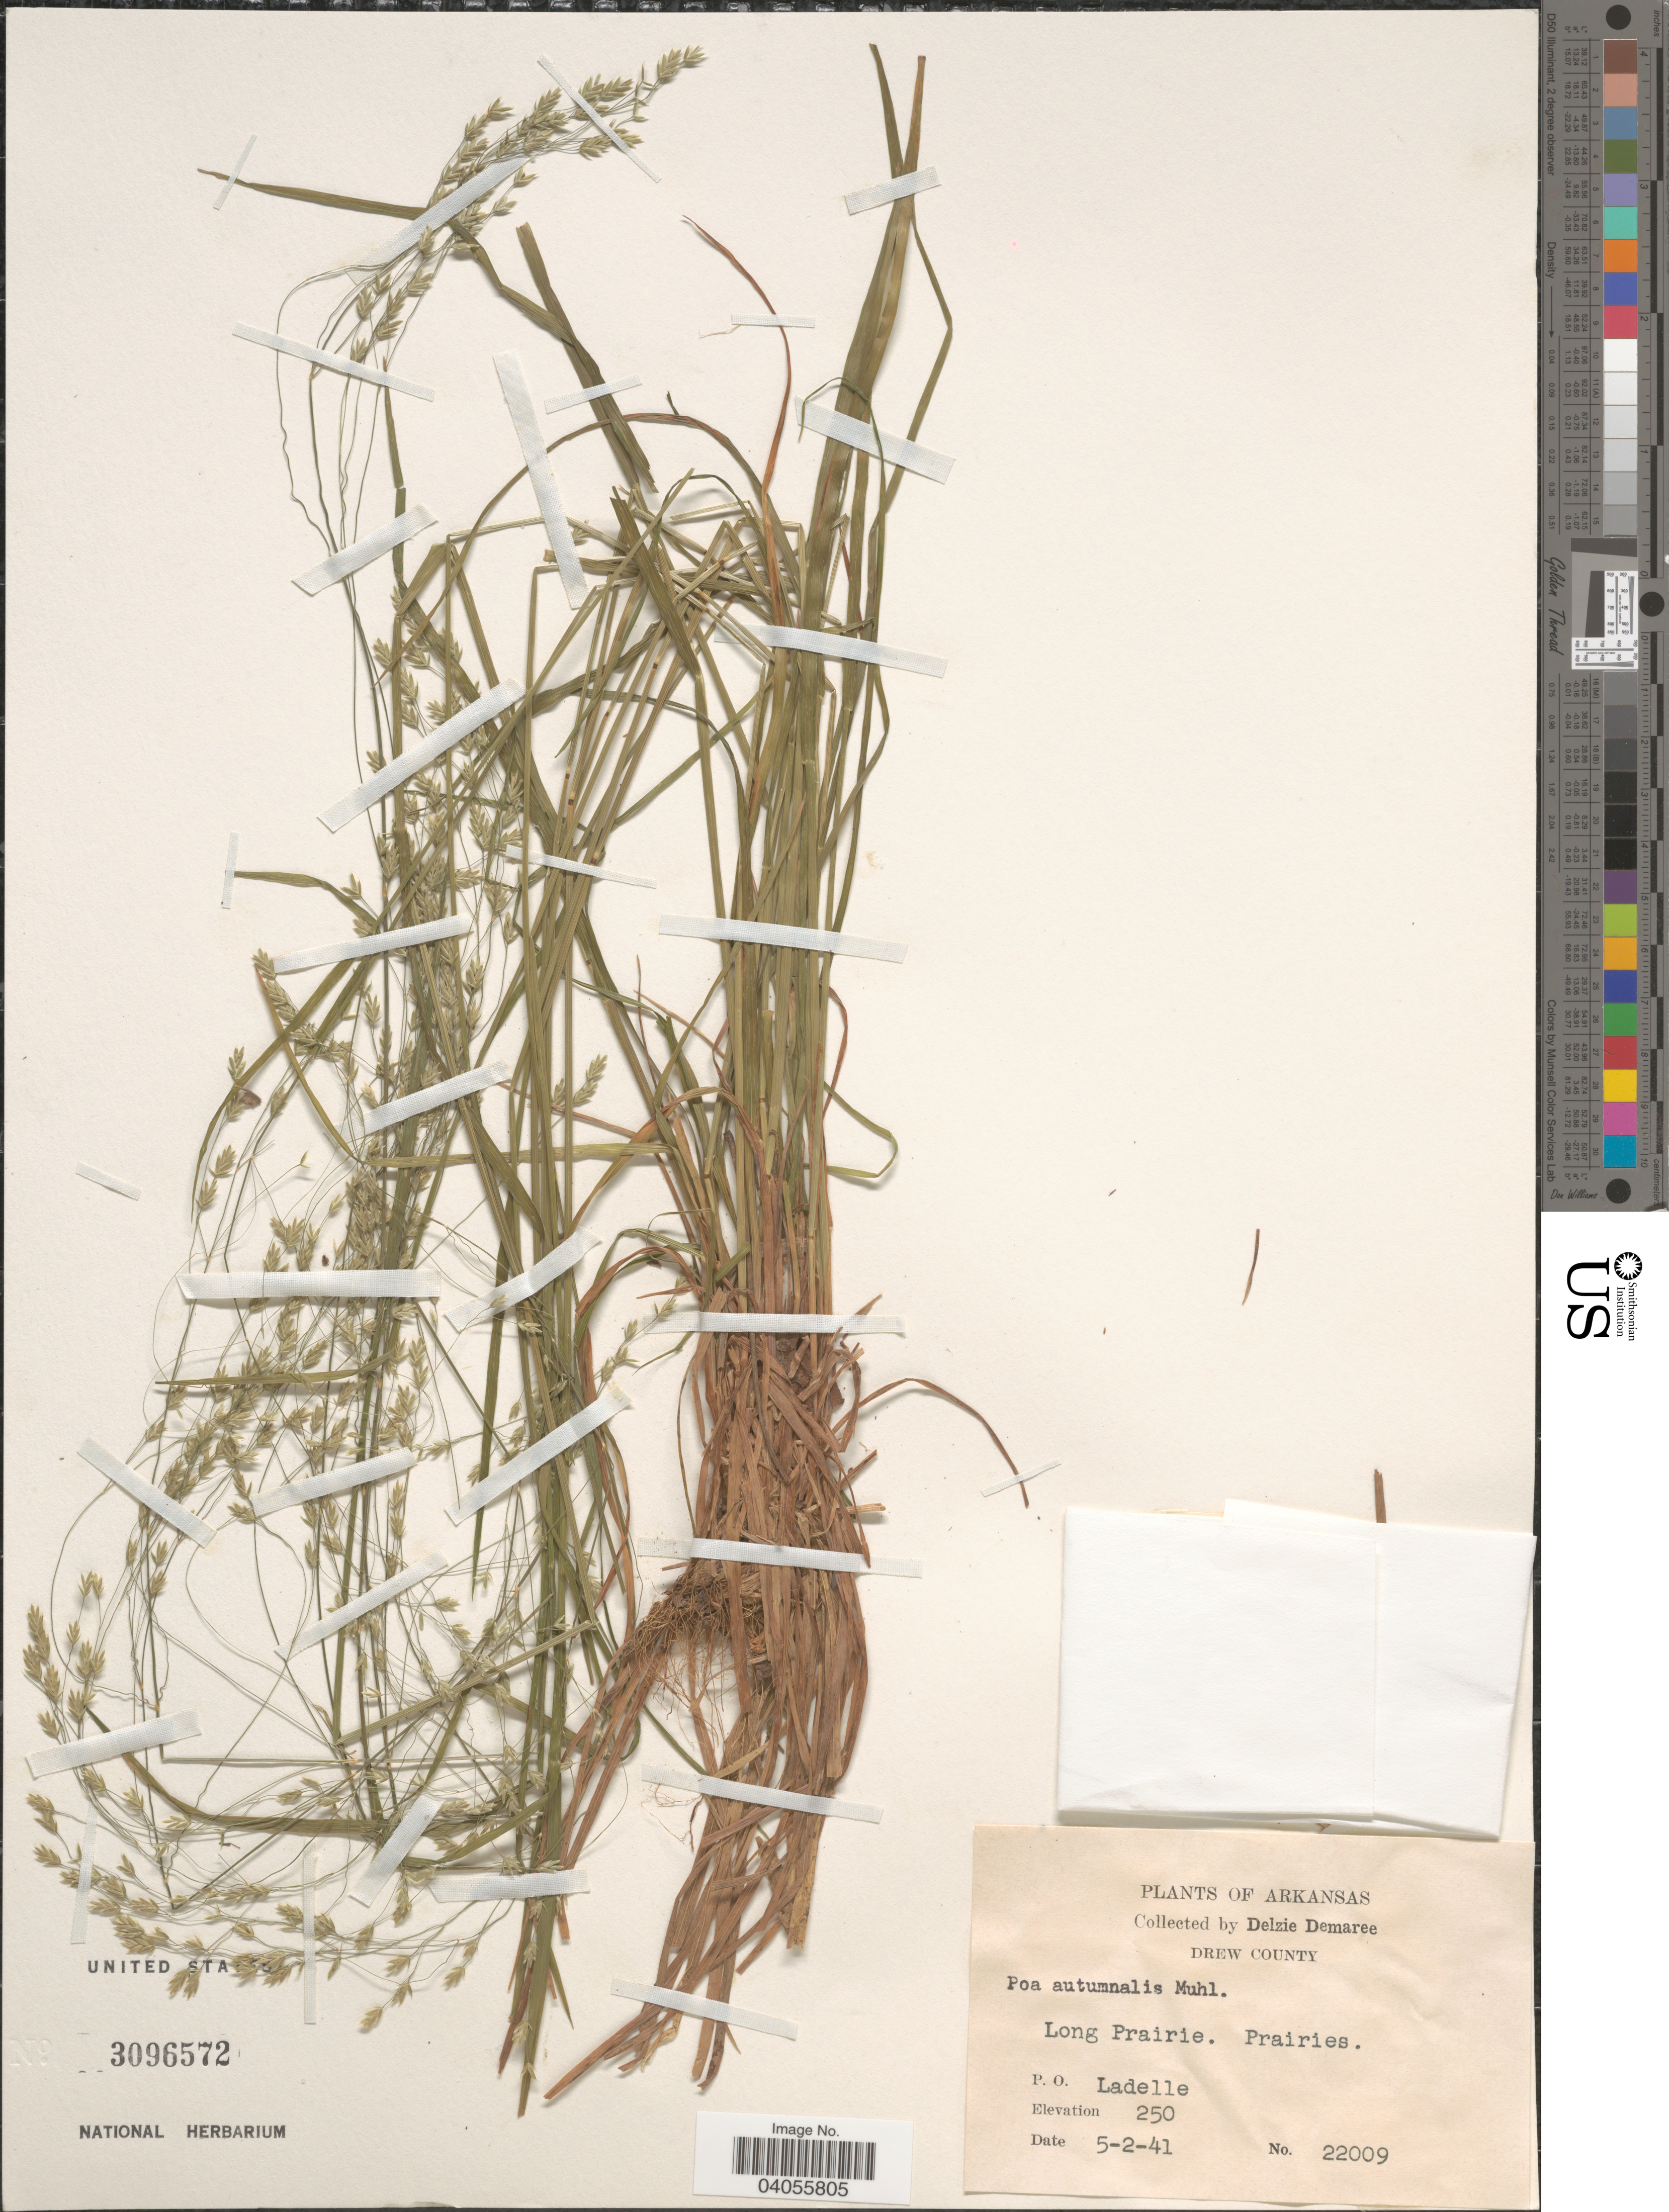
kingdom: Plantae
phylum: Tracheophyta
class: Liliopsida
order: Poales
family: Poaceae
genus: Poa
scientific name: Poa autumnalis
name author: Muhl. ex Elliott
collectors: D. Demaree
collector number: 22009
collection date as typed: Transcribed d/m/y: 2/5/41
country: United States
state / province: Arkansas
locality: Drew County. Long Prairie. Prairies. P. O. Ladelle.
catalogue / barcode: US 3096572